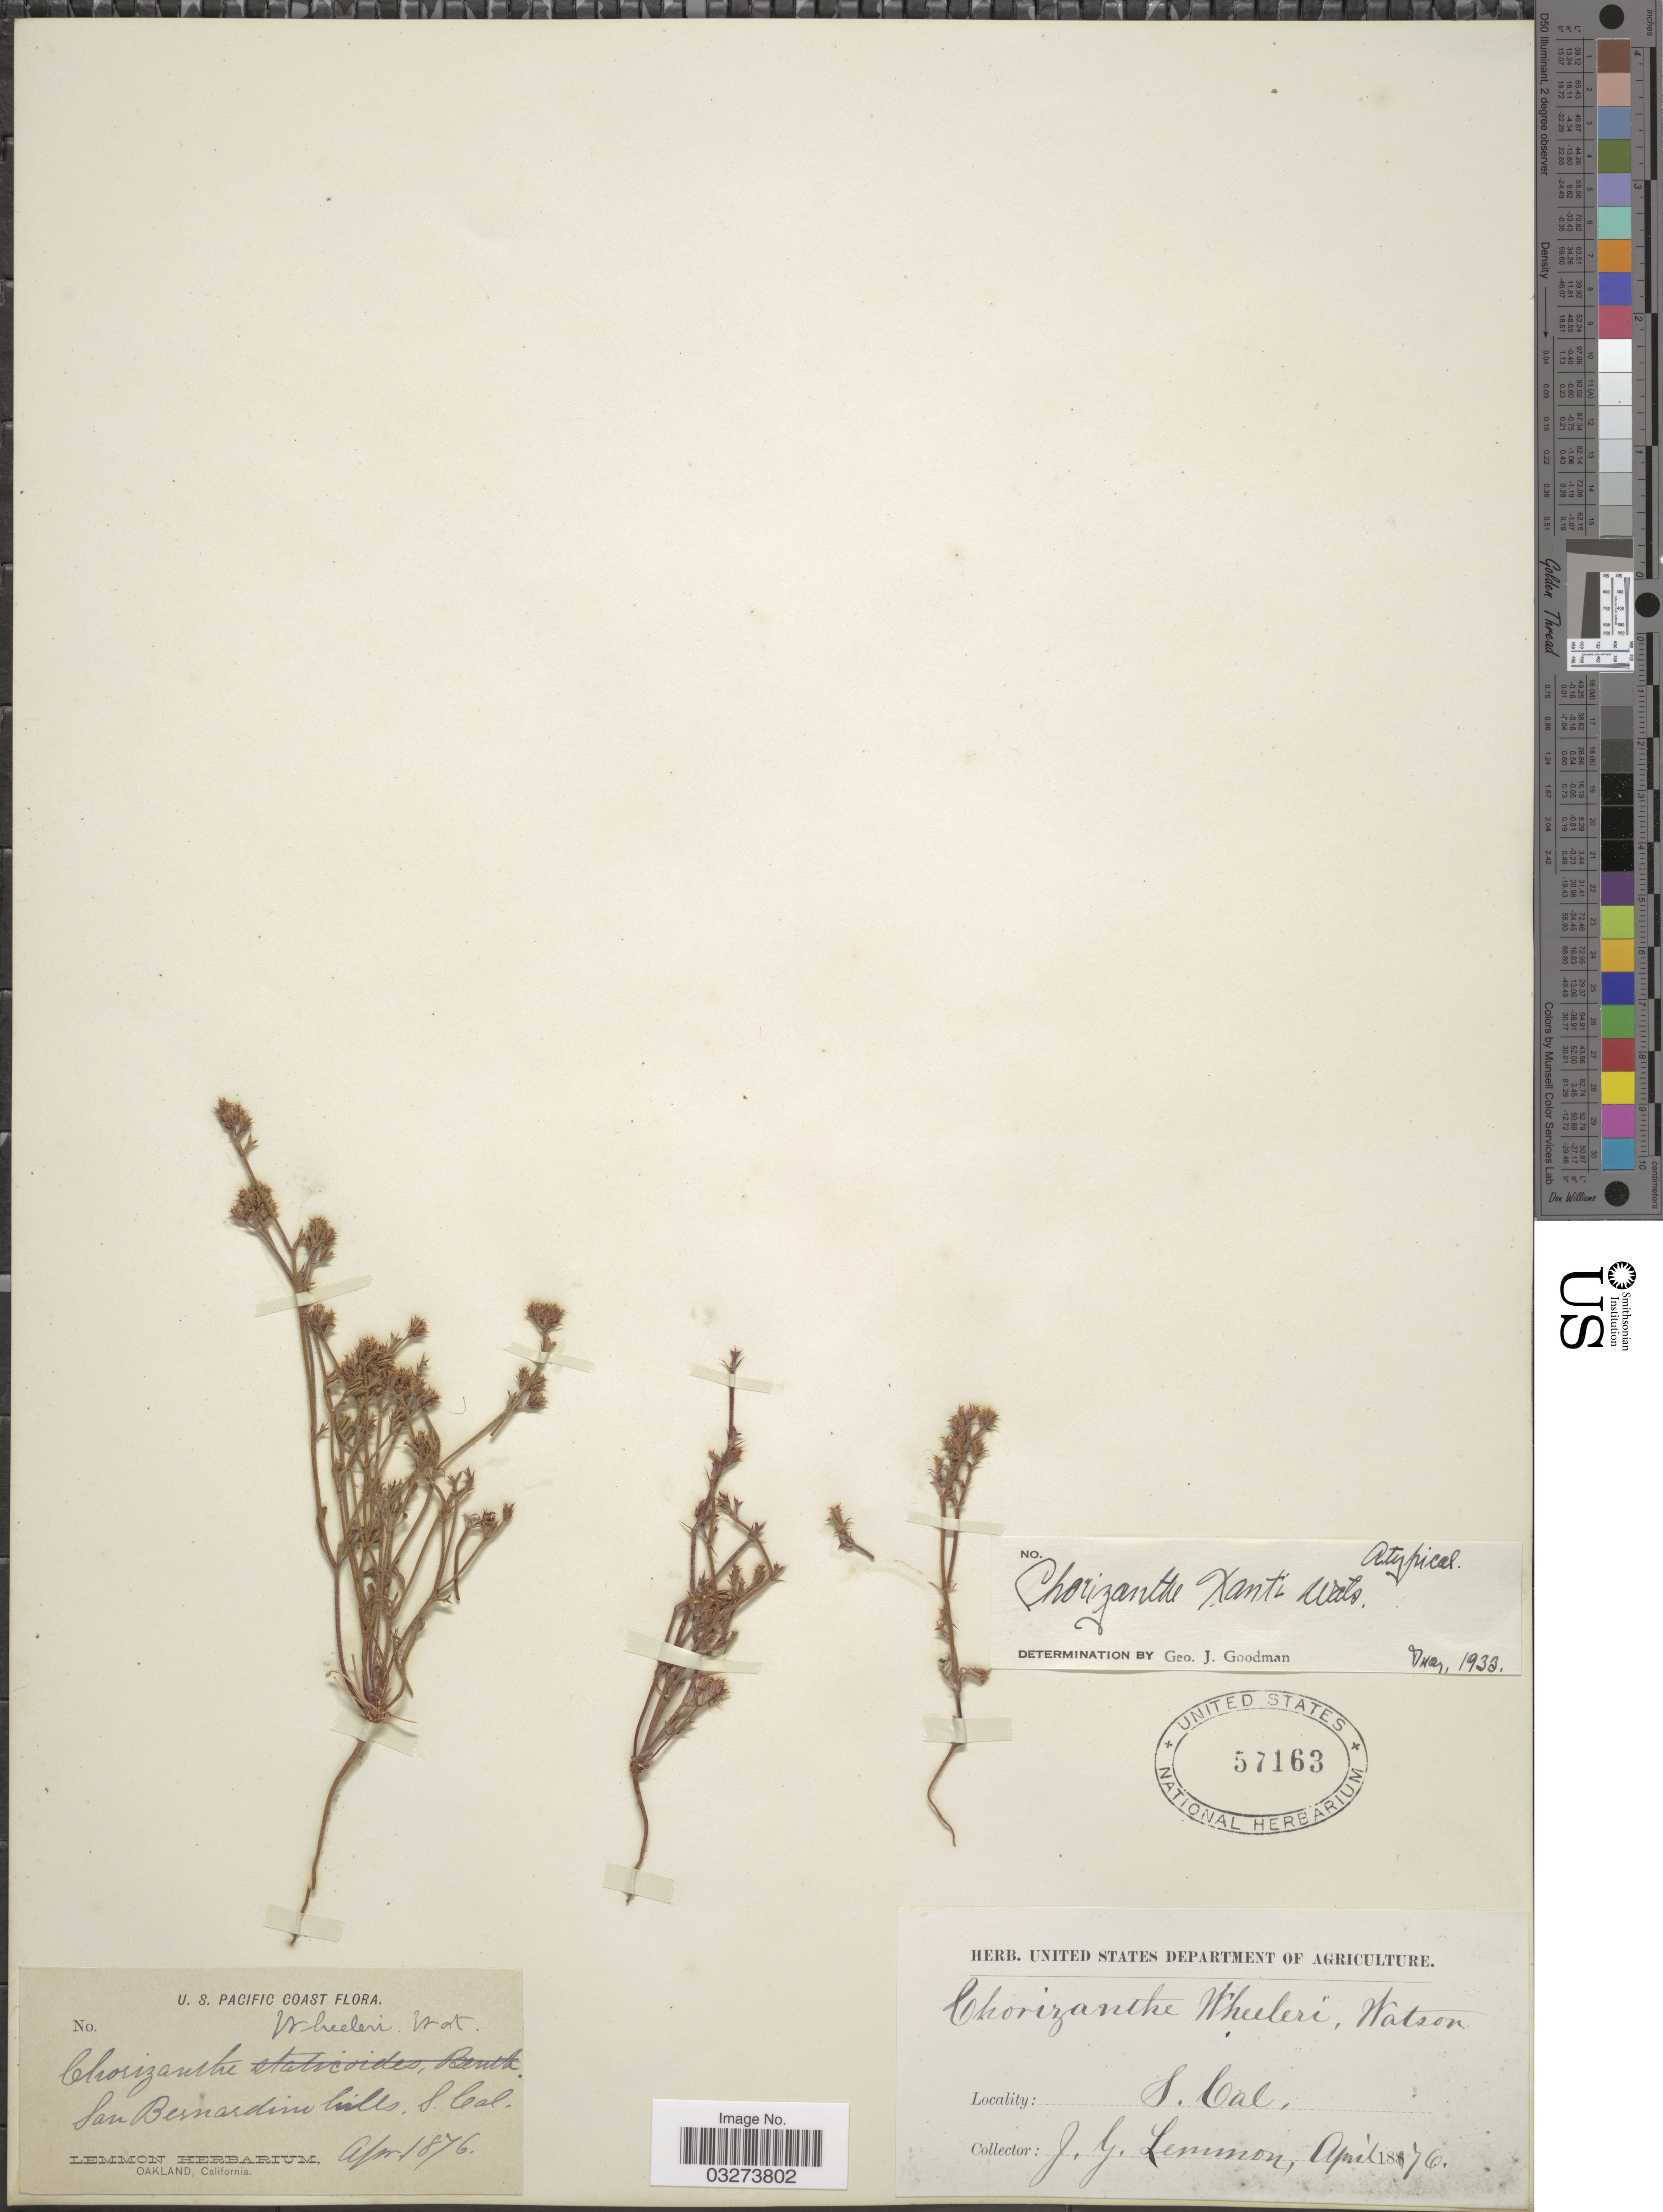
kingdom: Plantae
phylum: Tracheophyta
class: Magnoliopsida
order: Caryophyllales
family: Polygonaceae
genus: Chorizanthe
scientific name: Chorizanthe xanti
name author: S. Watson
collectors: J. Lemmon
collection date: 1876-04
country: United States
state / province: California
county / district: San Bernardino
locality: U.S. Pacific Coast, San Bernardino hills, S. Cal.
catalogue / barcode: US 57163